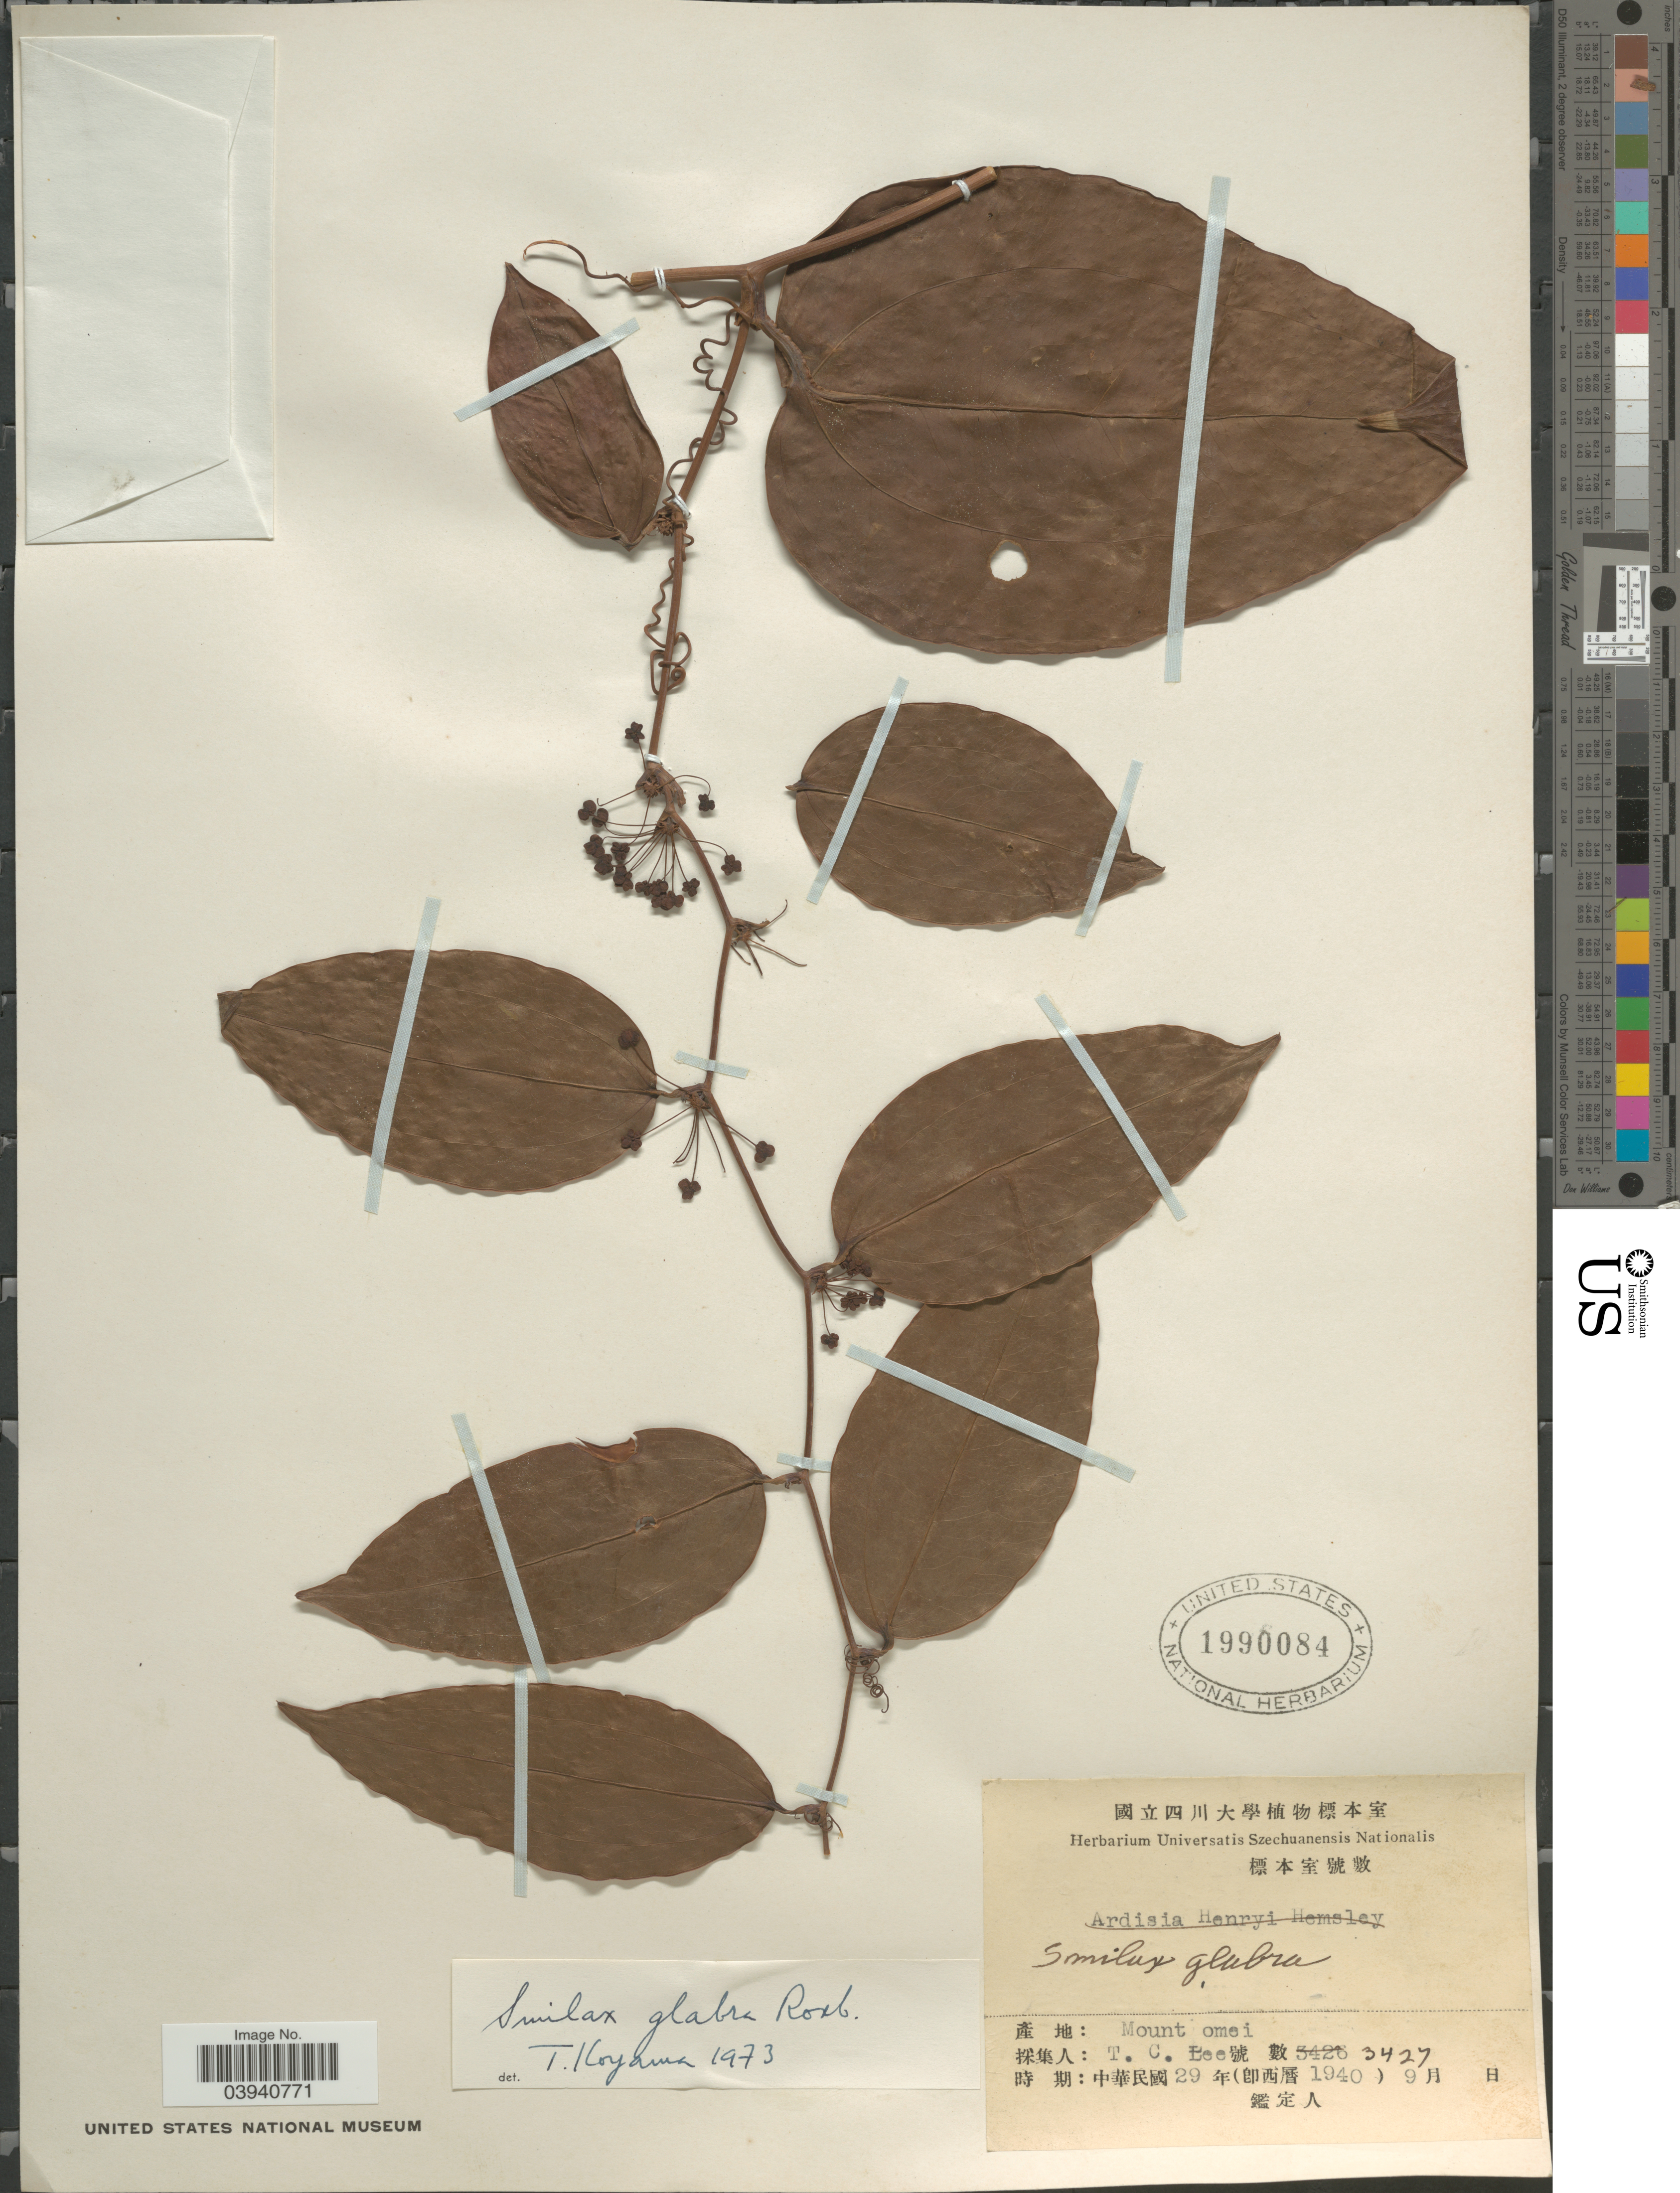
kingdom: Plantae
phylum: Tracheophyta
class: Liliopsida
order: Liliales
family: Smilacaceae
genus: Smilax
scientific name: Smilax glabra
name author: Roxb.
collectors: T. Lee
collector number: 3427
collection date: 1940-09-29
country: China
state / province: Sichuan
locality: Mount omei.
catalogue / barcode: US 1990084